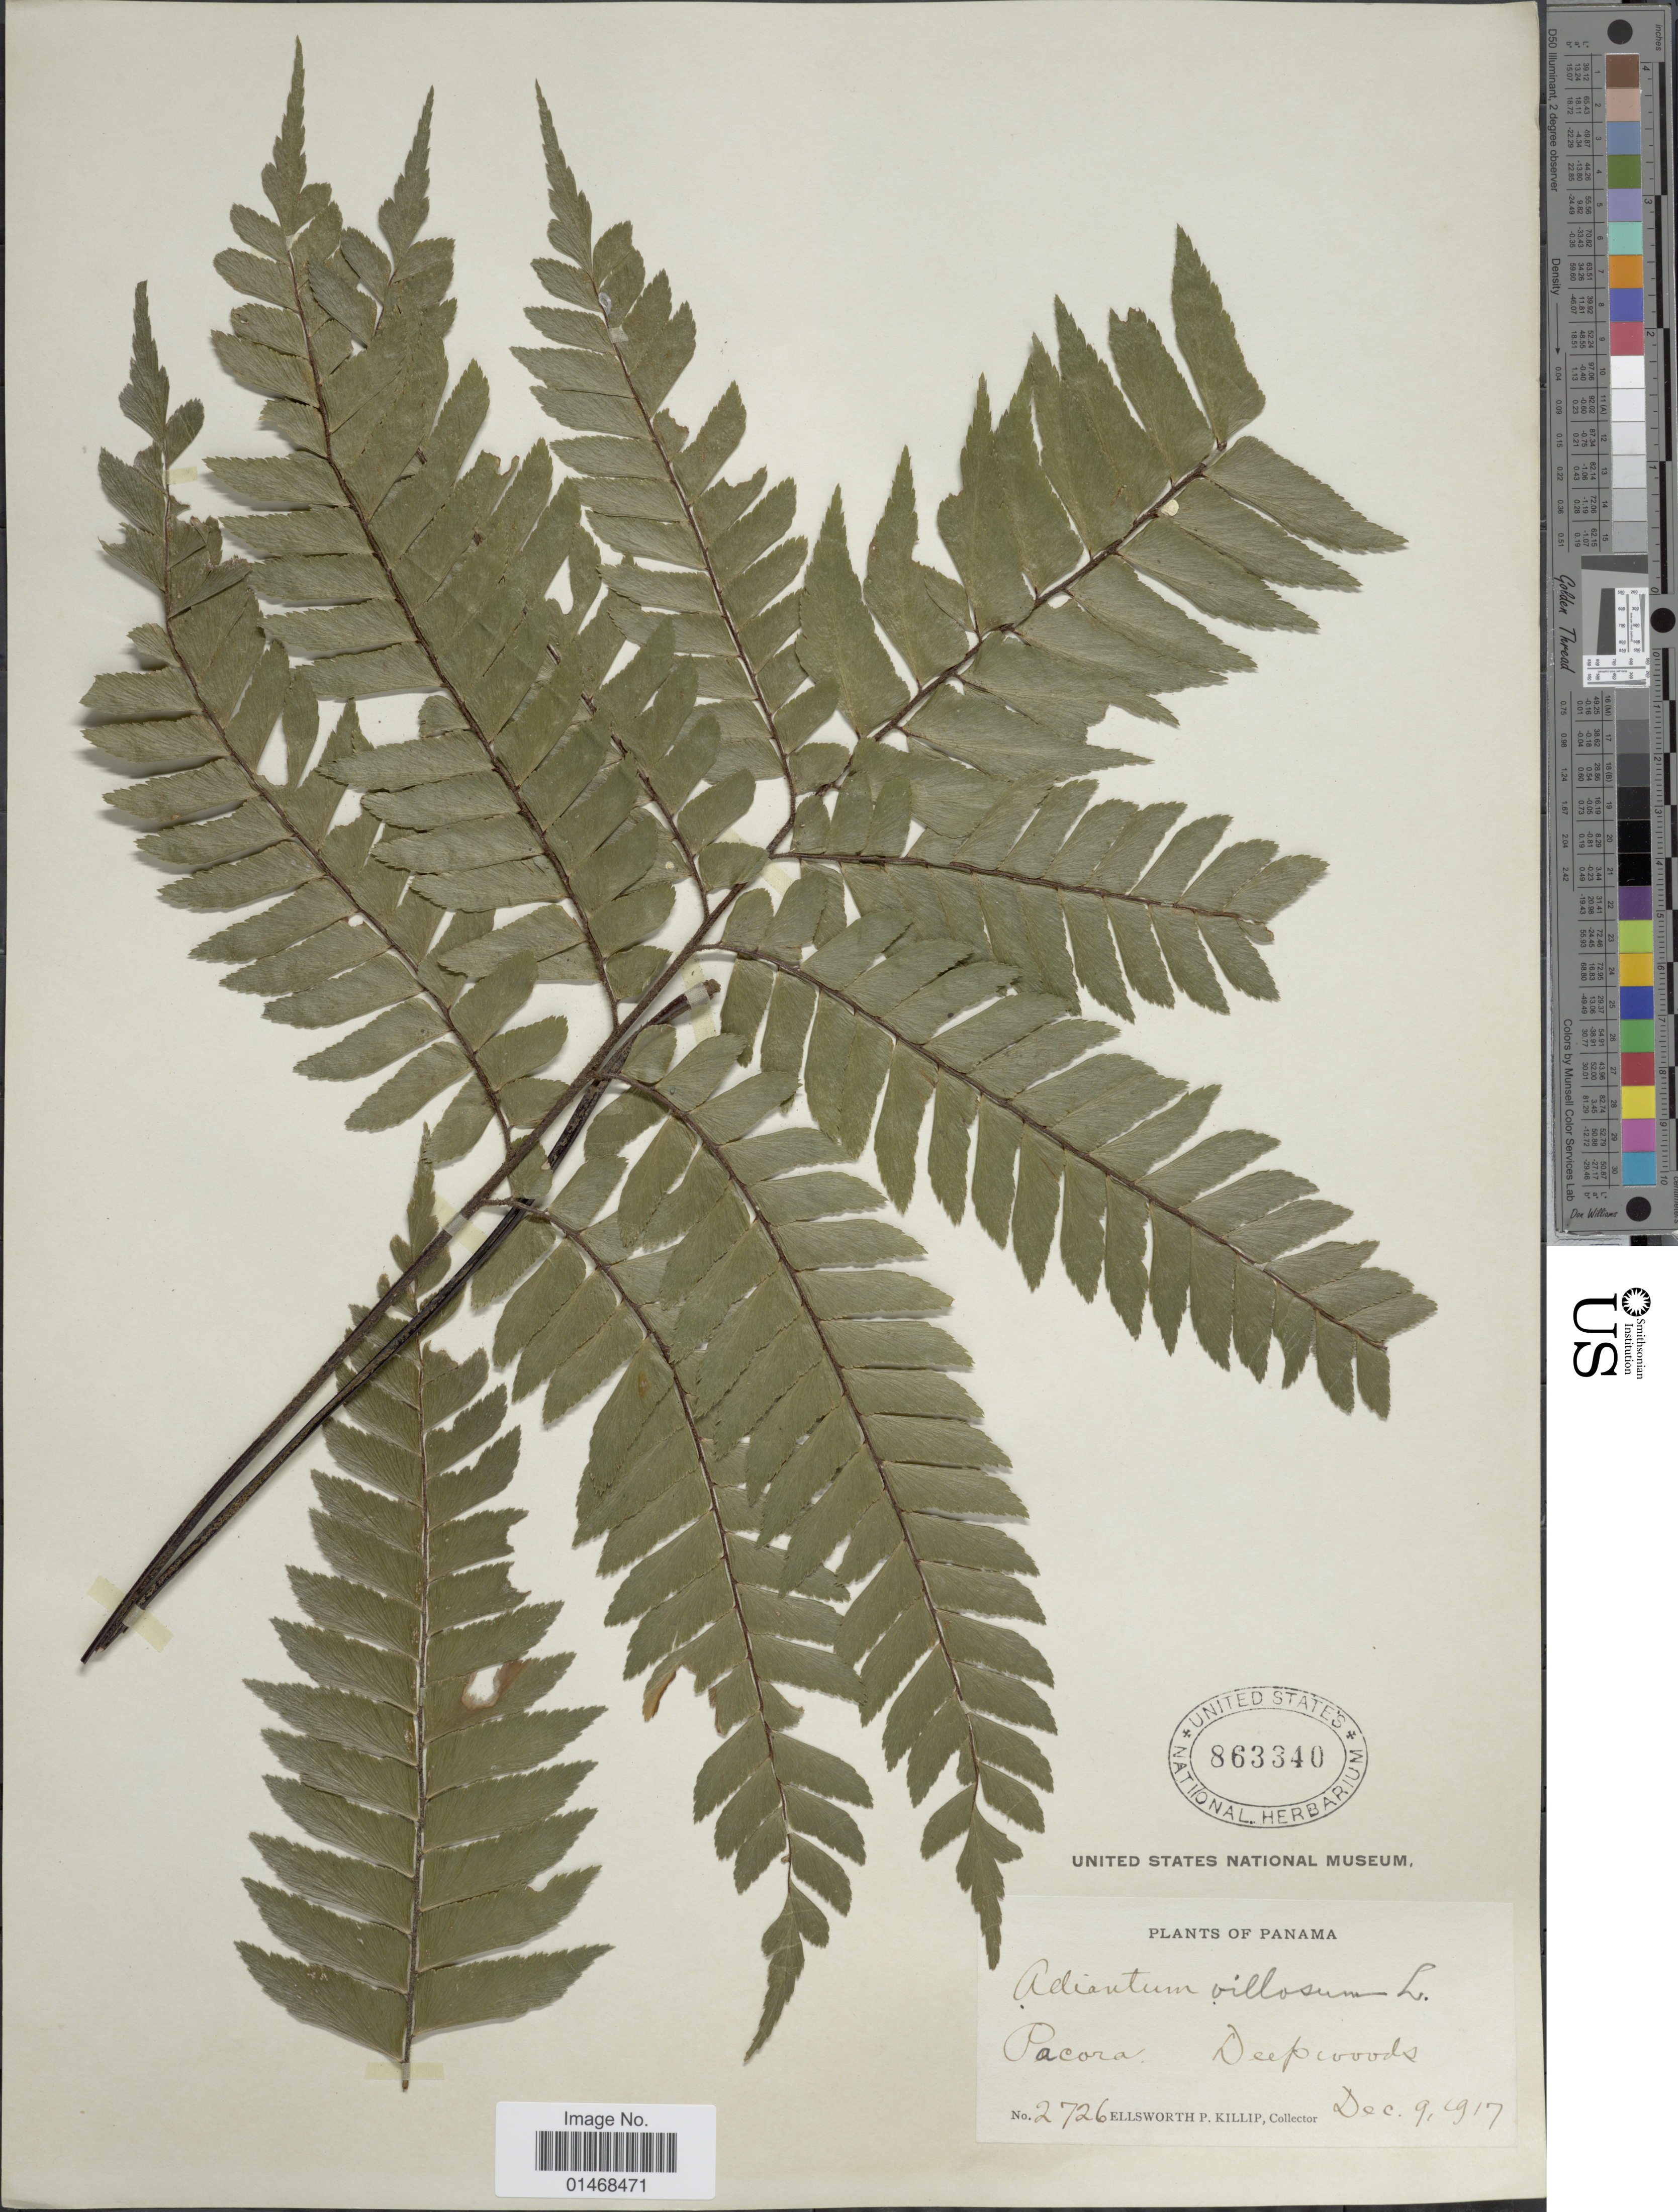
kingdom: Plantae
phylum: Tracheophyta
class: Polypodiopsida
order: Polypodiales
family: Pteridaceae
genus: Adiantum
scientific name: Adiantum villosum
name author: L.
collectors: E. P. Killip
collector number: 2726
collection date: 1917-12-09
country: Panama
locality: Pacora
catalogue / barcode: US 863340